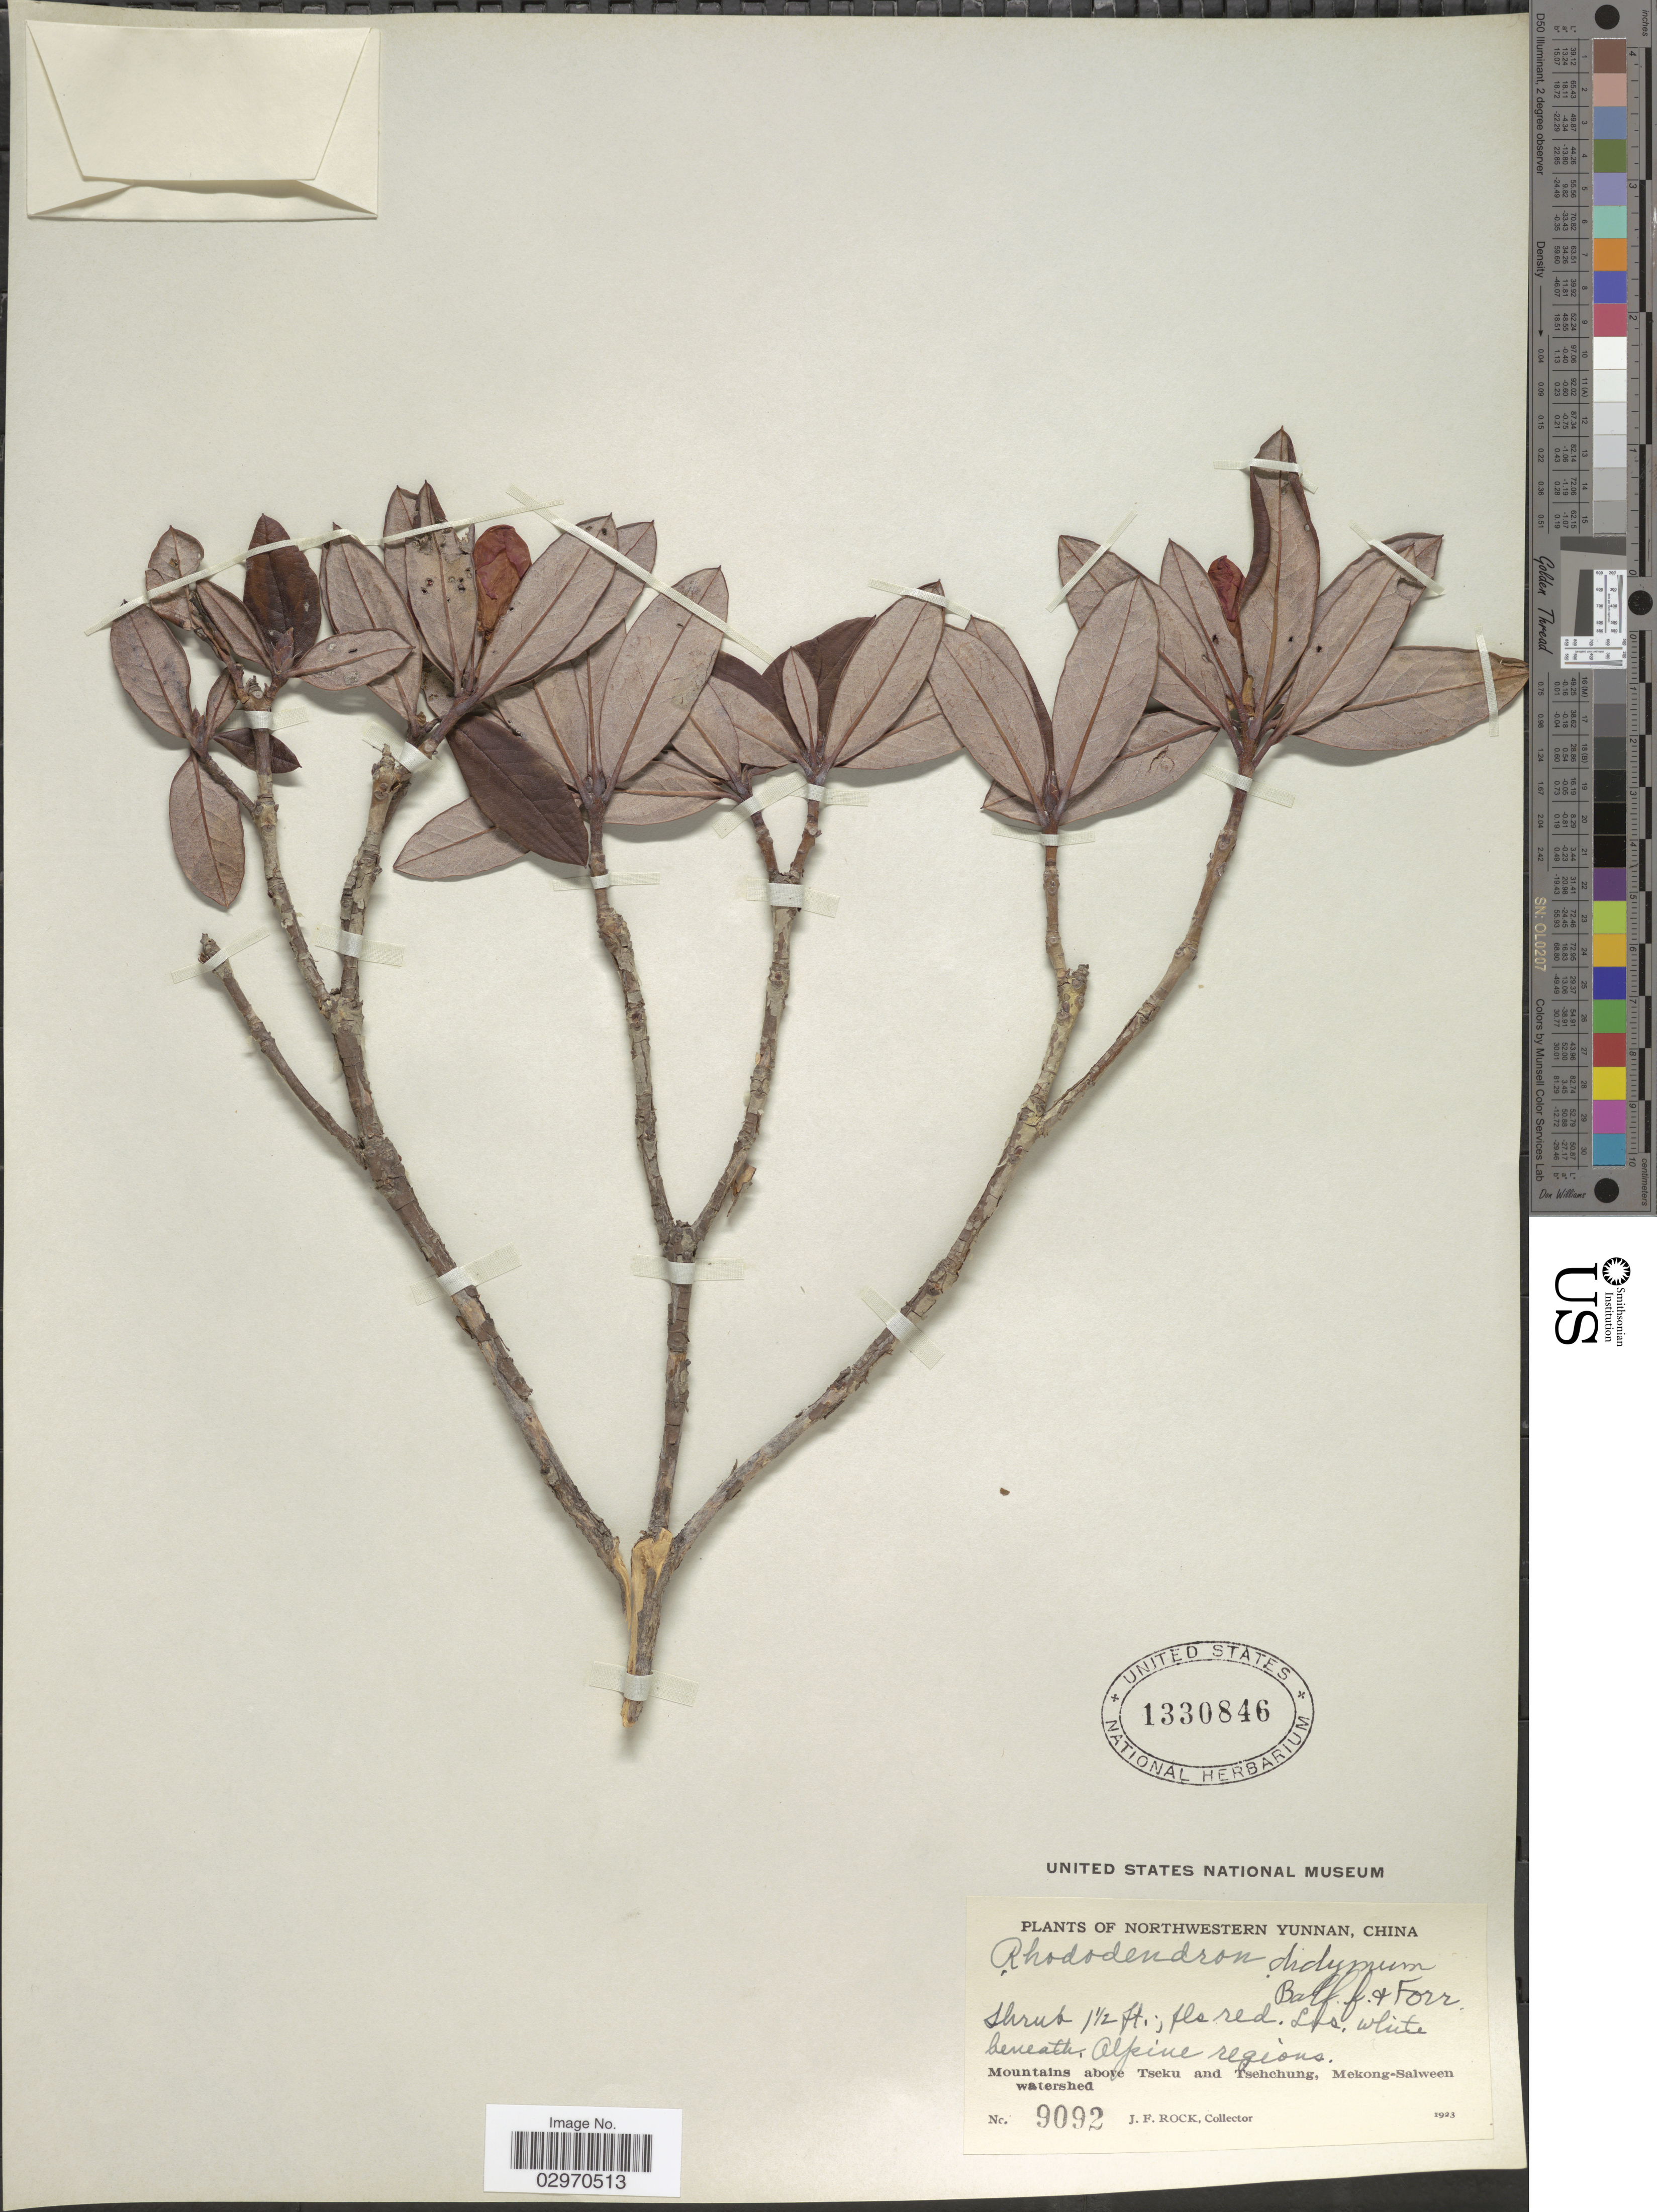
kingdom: Plantae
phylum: Tracheophyta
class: Magnoliopsida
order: Ericales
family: Ericaceae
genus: Rhododendron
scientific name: Rhododendron didymum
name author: Balf. f. & Forrest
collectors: J. Rock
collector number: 9092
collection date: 1923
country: China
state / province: Yunnan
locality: Northwestern Yunnan. Alpine regions. Mountains above Tseku and Tsehchung, Mekong-Salween watershed.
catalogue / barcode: US 1330846